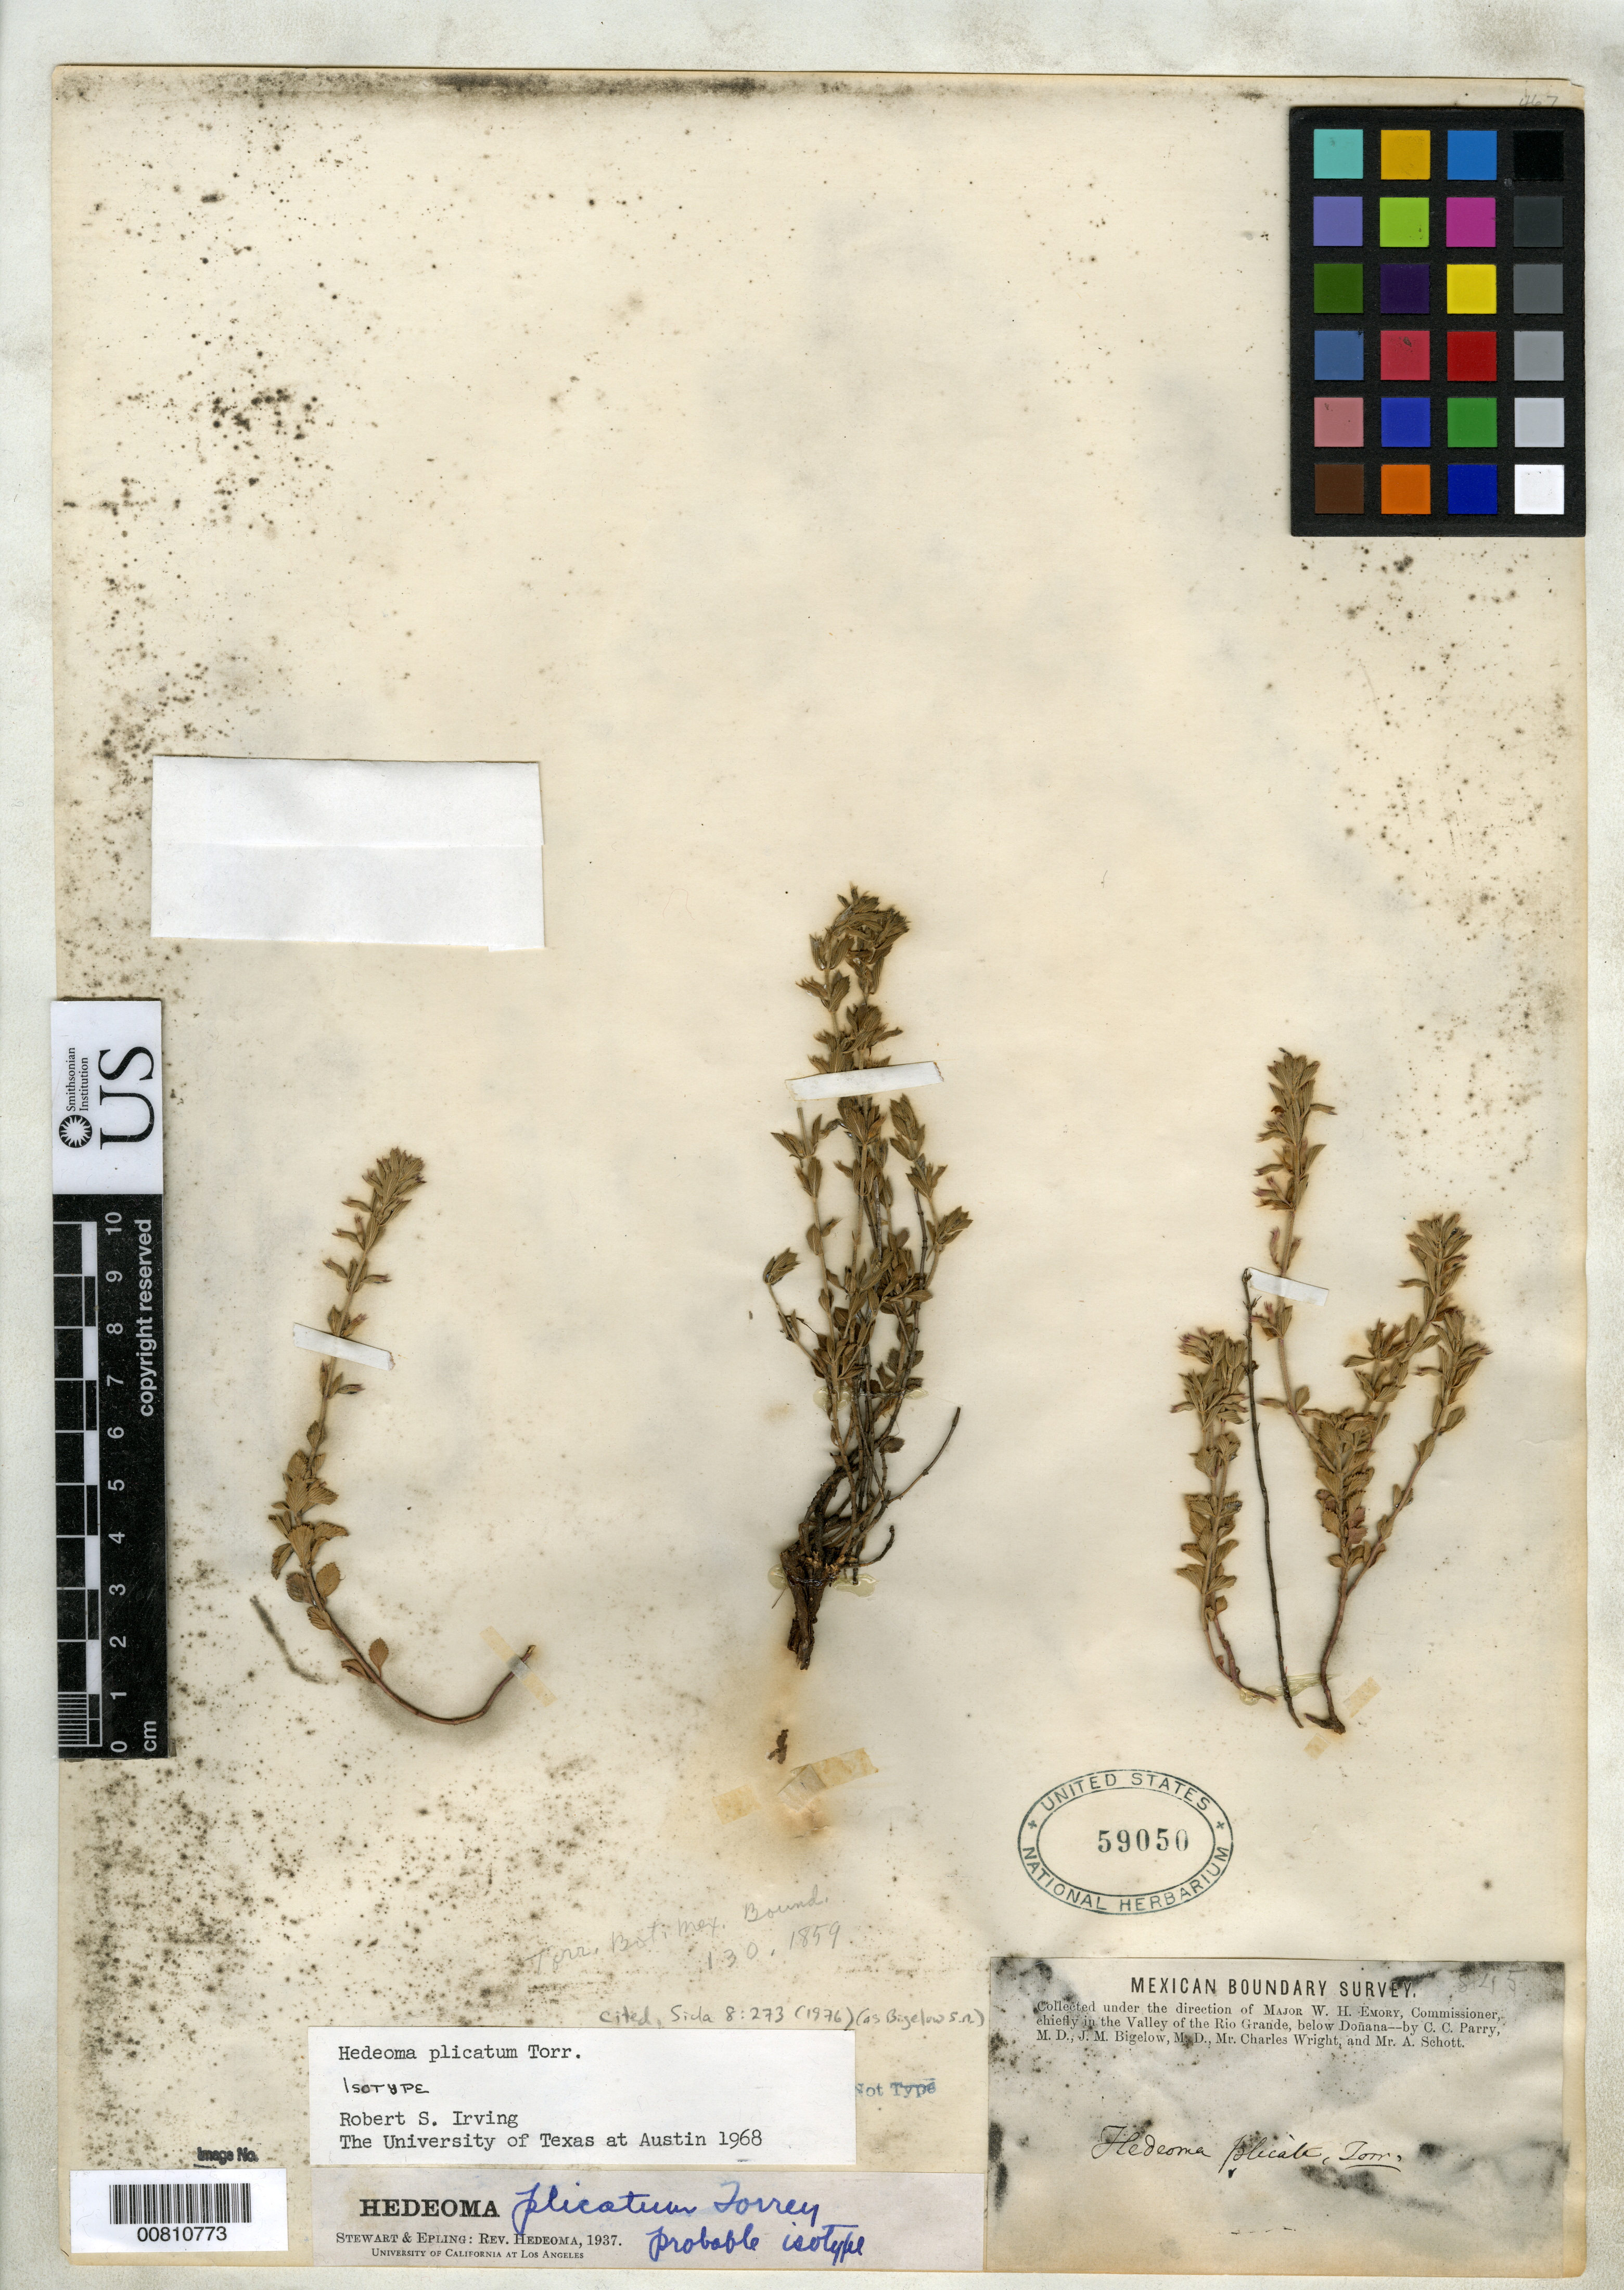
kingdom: Plantae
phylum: Tracheophyta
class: Magnoliopsida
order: Lamiales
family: Lamiaceae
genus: Hedeoma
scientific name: Hedeoma plicatum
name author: Torr. in Emory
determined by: Irving, R. S.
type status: Possible Isotype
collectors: C. C. Parry, J. M. Bigelow, C. Wright & A. C. V. Schott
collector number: Mex. Bound. Surv. s.n.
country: United States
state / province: Texas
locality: Chiefly in the Valley of the Rio Grande, below Doñana. [Type (holo: NY) as cited by Irving 1976: "Texas. Jeff Davis Co, near Fort Davis in the Limpia creek area, dry ravines near the Limpia Mts., July 1849 Bigelow s.n."]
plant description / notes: Annotated as isotype by Irving (1968) and cited as such (1976, Sida 8: 273) with holotype at NY but perhaps to be regarded as syntype and/or isolectotype; status of NY specimens is questioned in their online records.; "Mexican Boundary Survey. Collected under the direction of Major W.H. Emory, Commissioner."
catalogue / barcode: US 59050